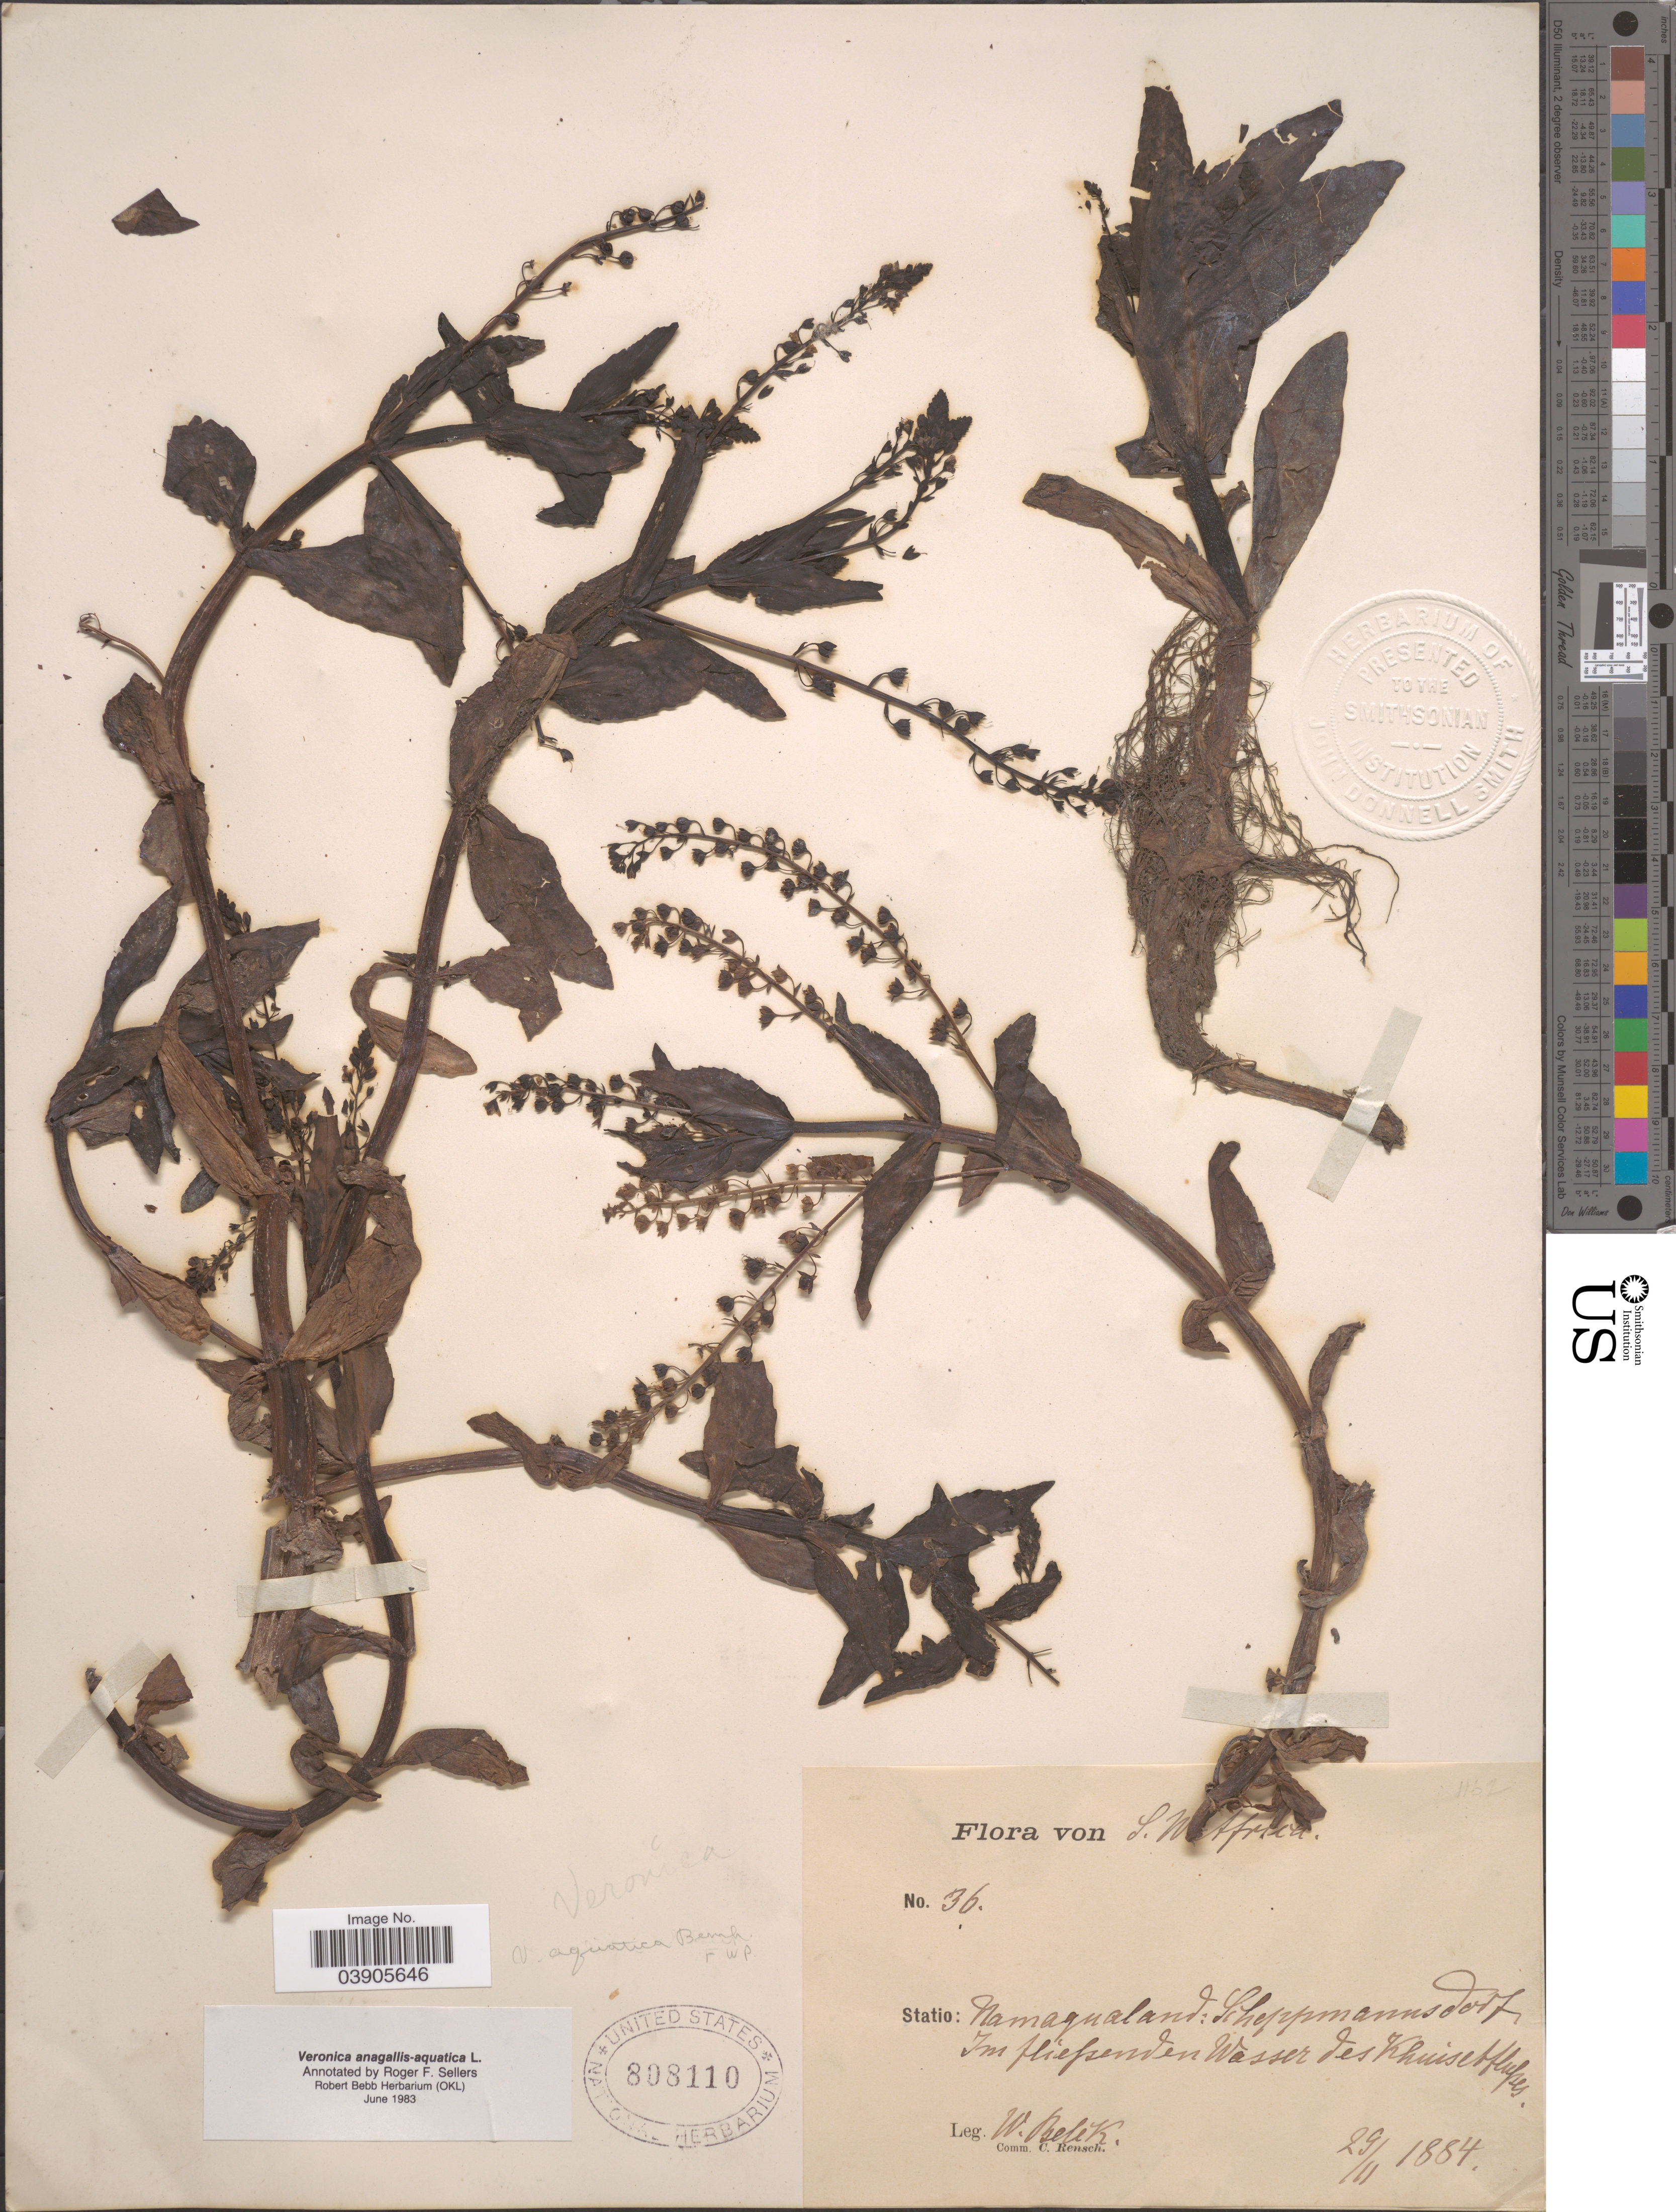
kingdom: Plantae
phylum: Tracheophyta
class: Magnoliopsida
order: Lamiales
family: Plantaginaceae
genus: Veronica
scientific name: Veronica anagallis-aquatica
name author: L.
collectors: W. Belik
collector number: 36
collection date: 1884-11-29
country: Namibia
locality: S.W. Africa. Statio: Namaqualand: Scheppmannsdorf. In pliefsenden Wasser des Khuisebluffses.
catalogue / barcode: US 808110